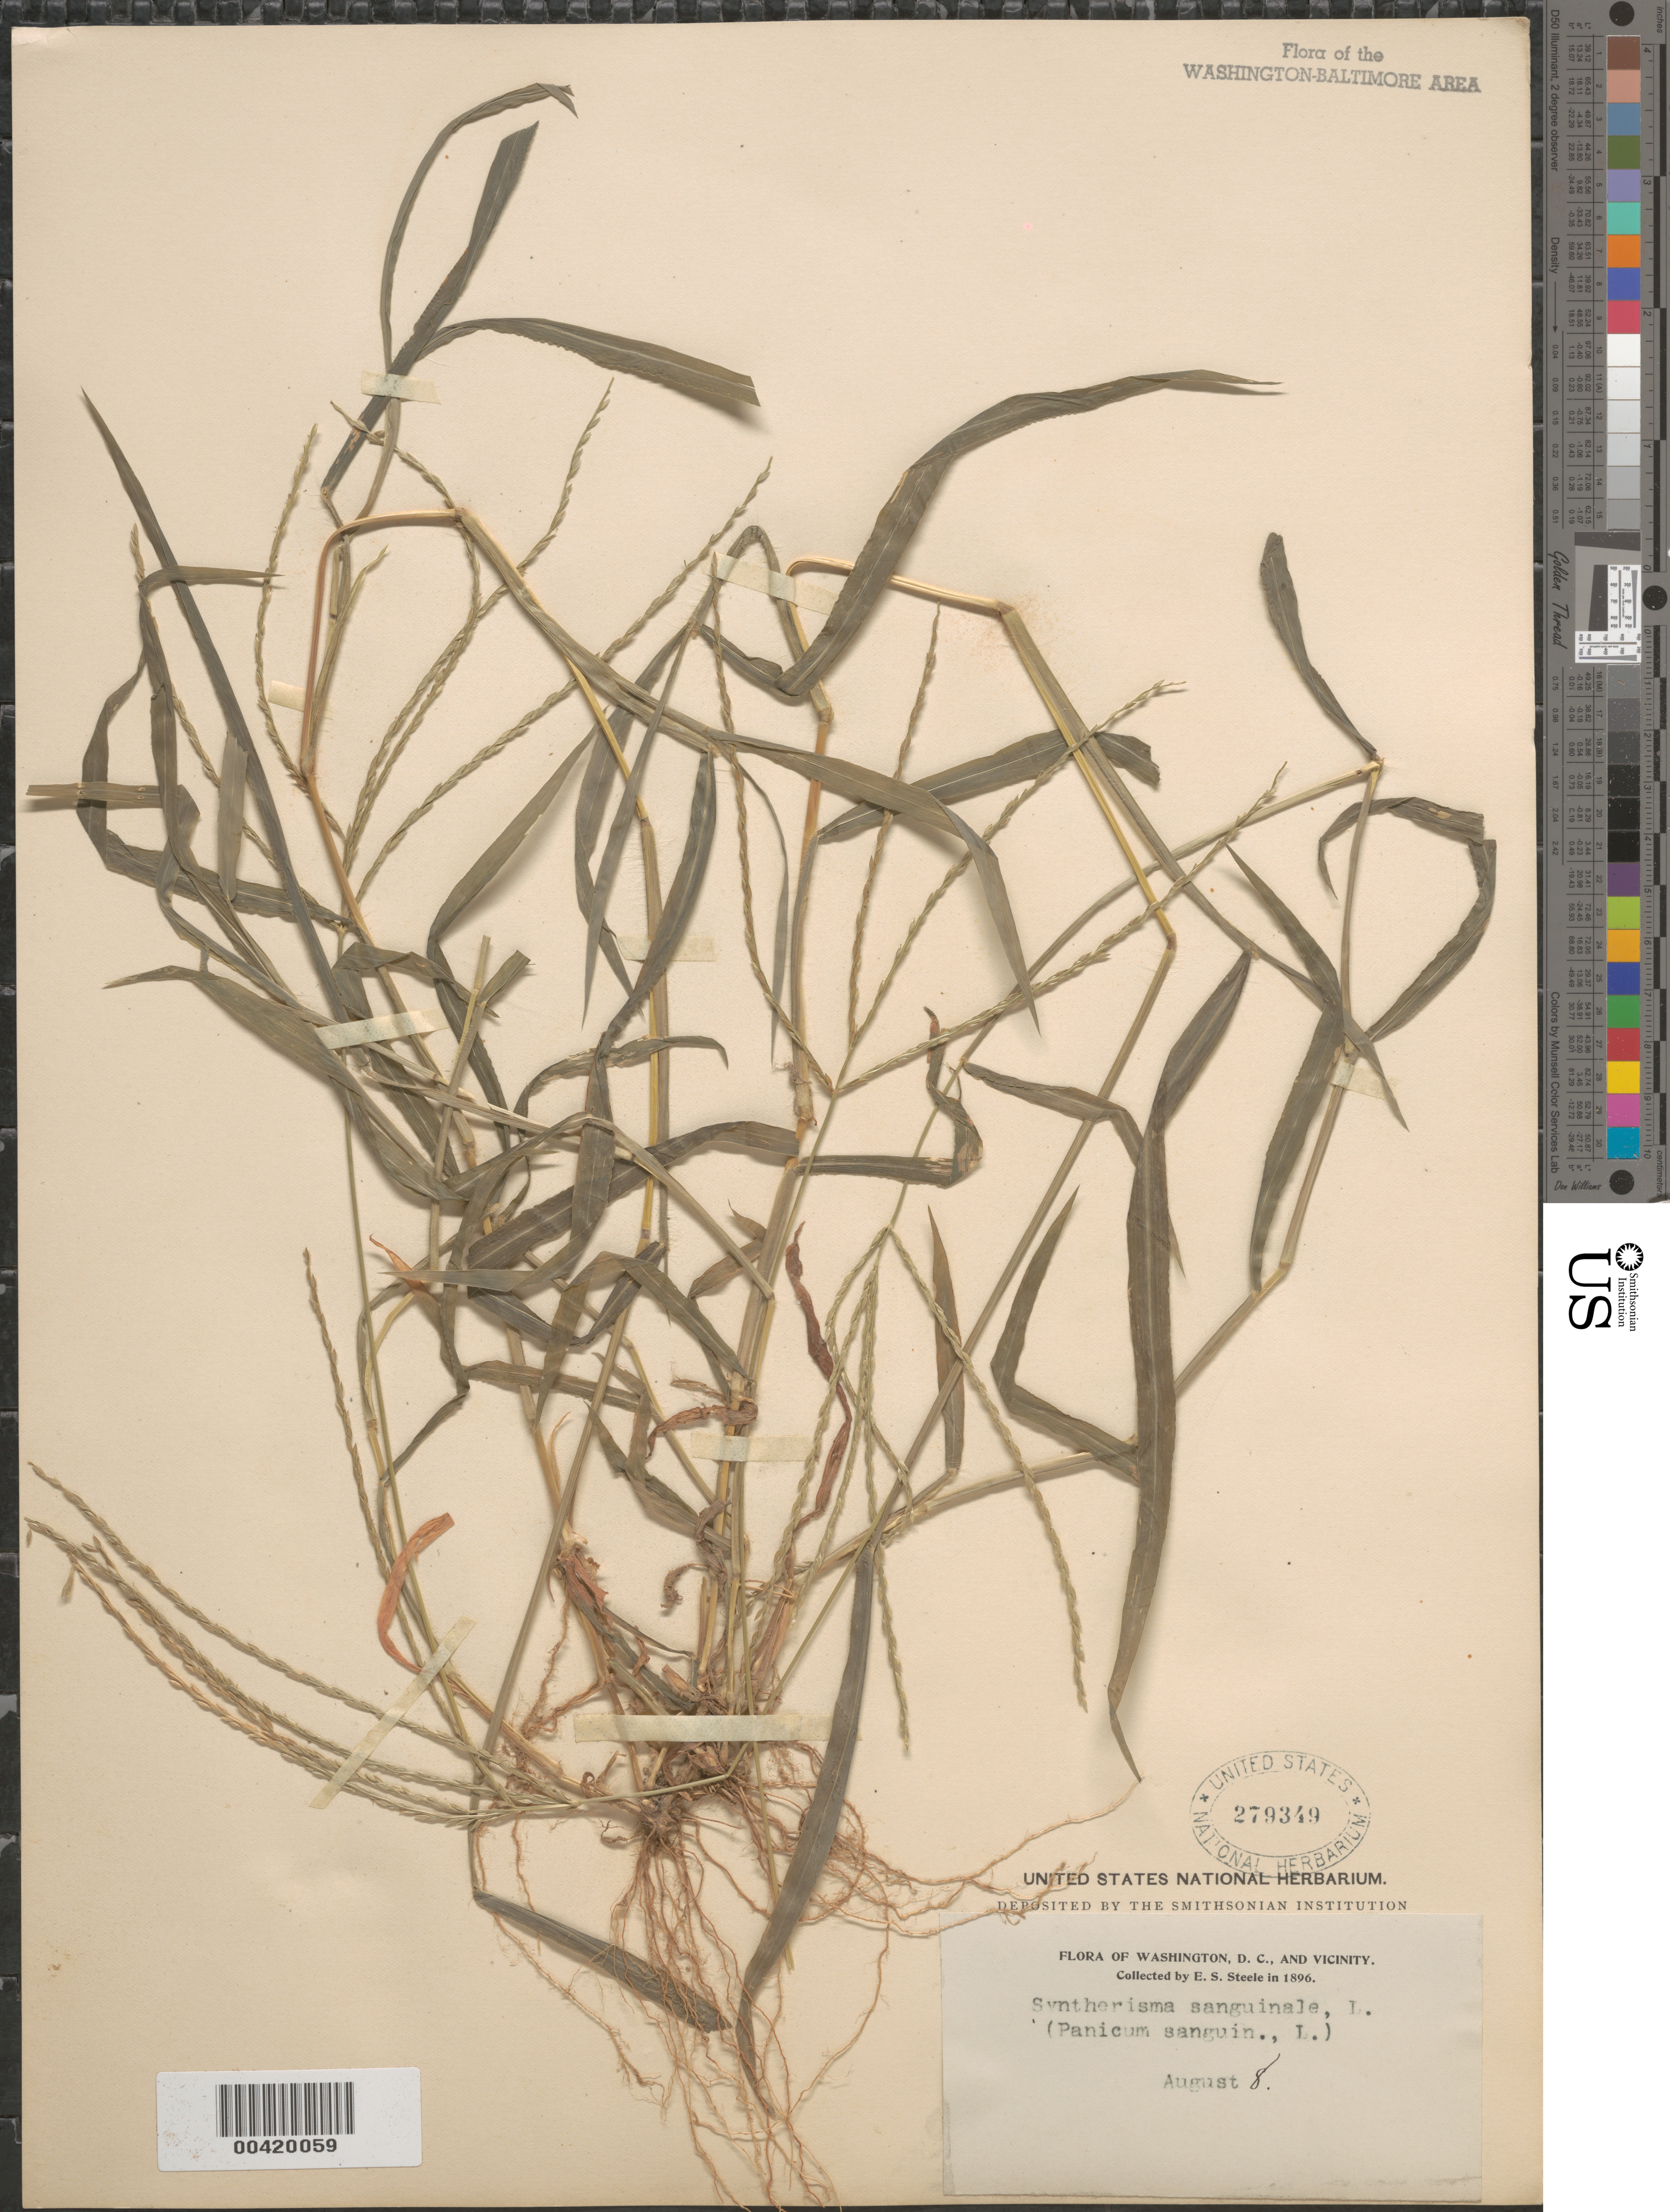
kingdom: Plantae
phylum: Tracheophyta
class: Liliopsida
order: Poales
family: Poaceae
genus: Digitaria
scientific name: Digitaria sanguinalis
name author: (L.) Scop.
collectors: E. Steele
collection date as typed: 08 Aug 1896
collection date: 1896-08-08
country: United States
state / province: District of Columbia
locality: Washington DC area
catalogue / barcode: US 279349